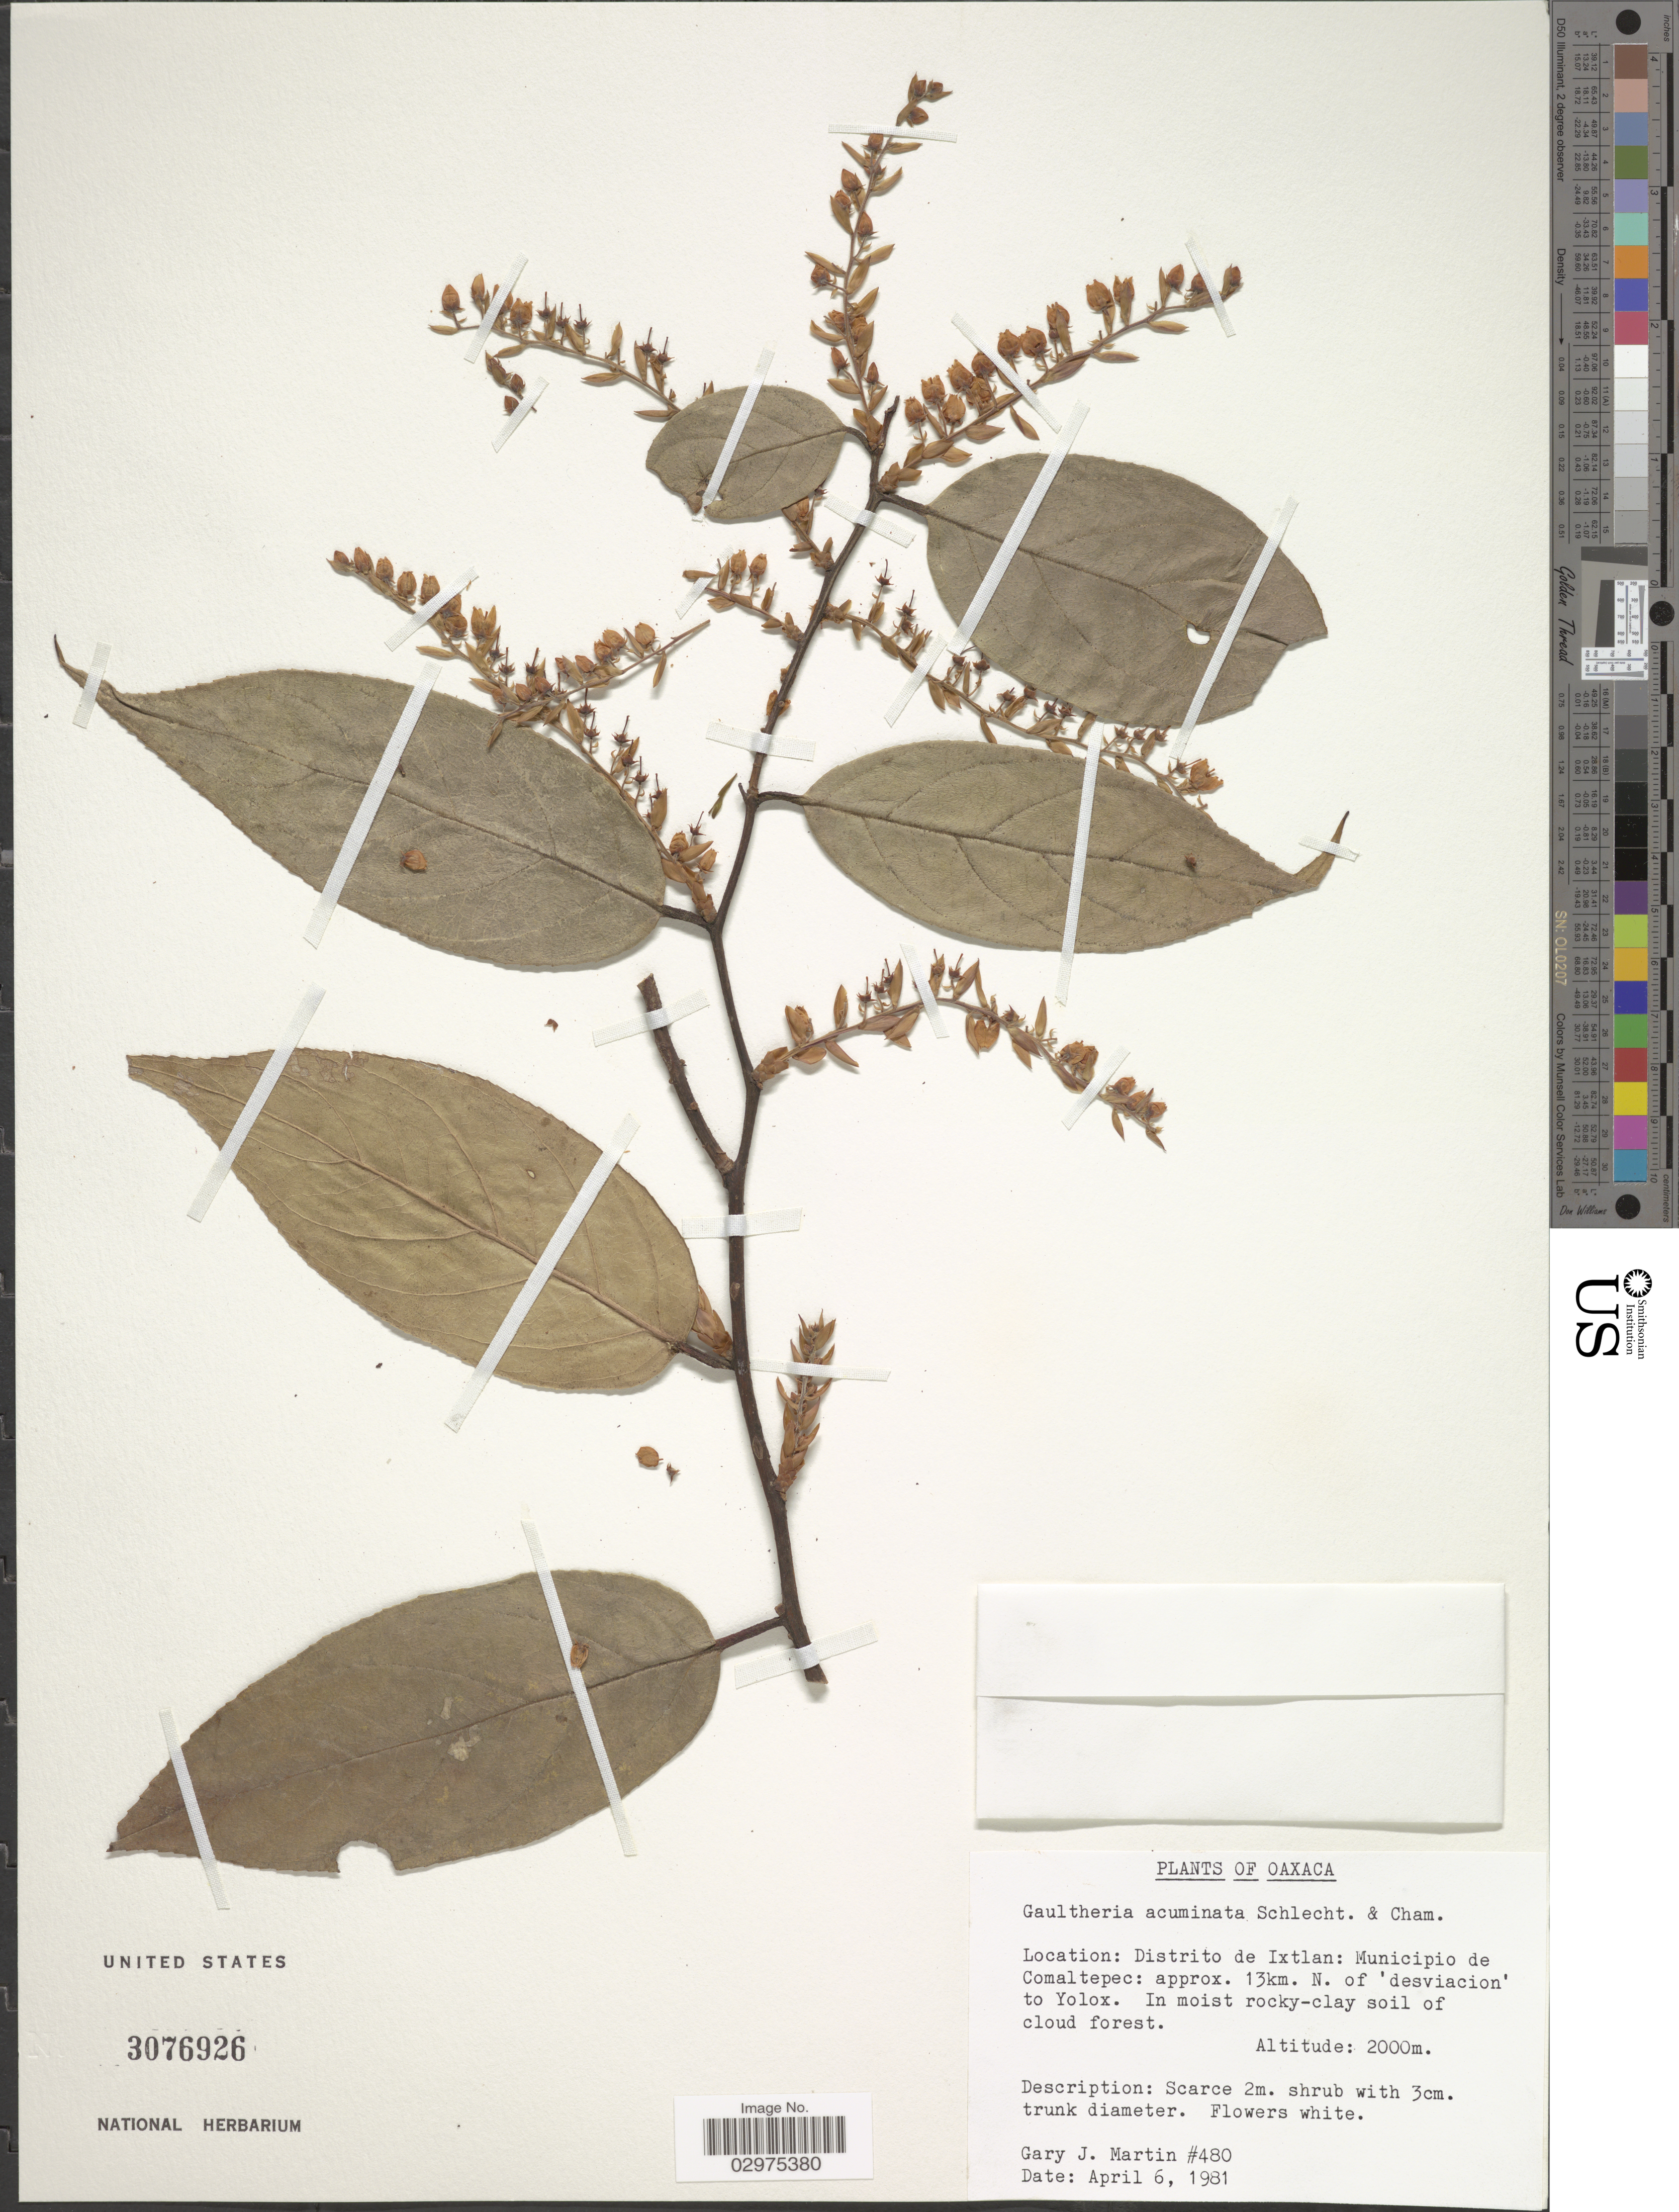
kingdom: Plantae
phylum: Tracheophyta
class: Magnoliopsida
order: Ericales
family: Ericaceae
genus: Gaultheria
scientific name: Gaultheria acuminata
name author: Schltdl. & Cham.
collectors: G. J. Martin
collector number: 480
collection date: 1981-04-06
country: Mexico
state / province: Oaxaca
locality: Distrito de Ixtlan: Municipio de Comaltepec: approx. 13km. N of 'desviacion' to Yolox.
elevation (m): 2000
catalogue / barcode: US 3076926